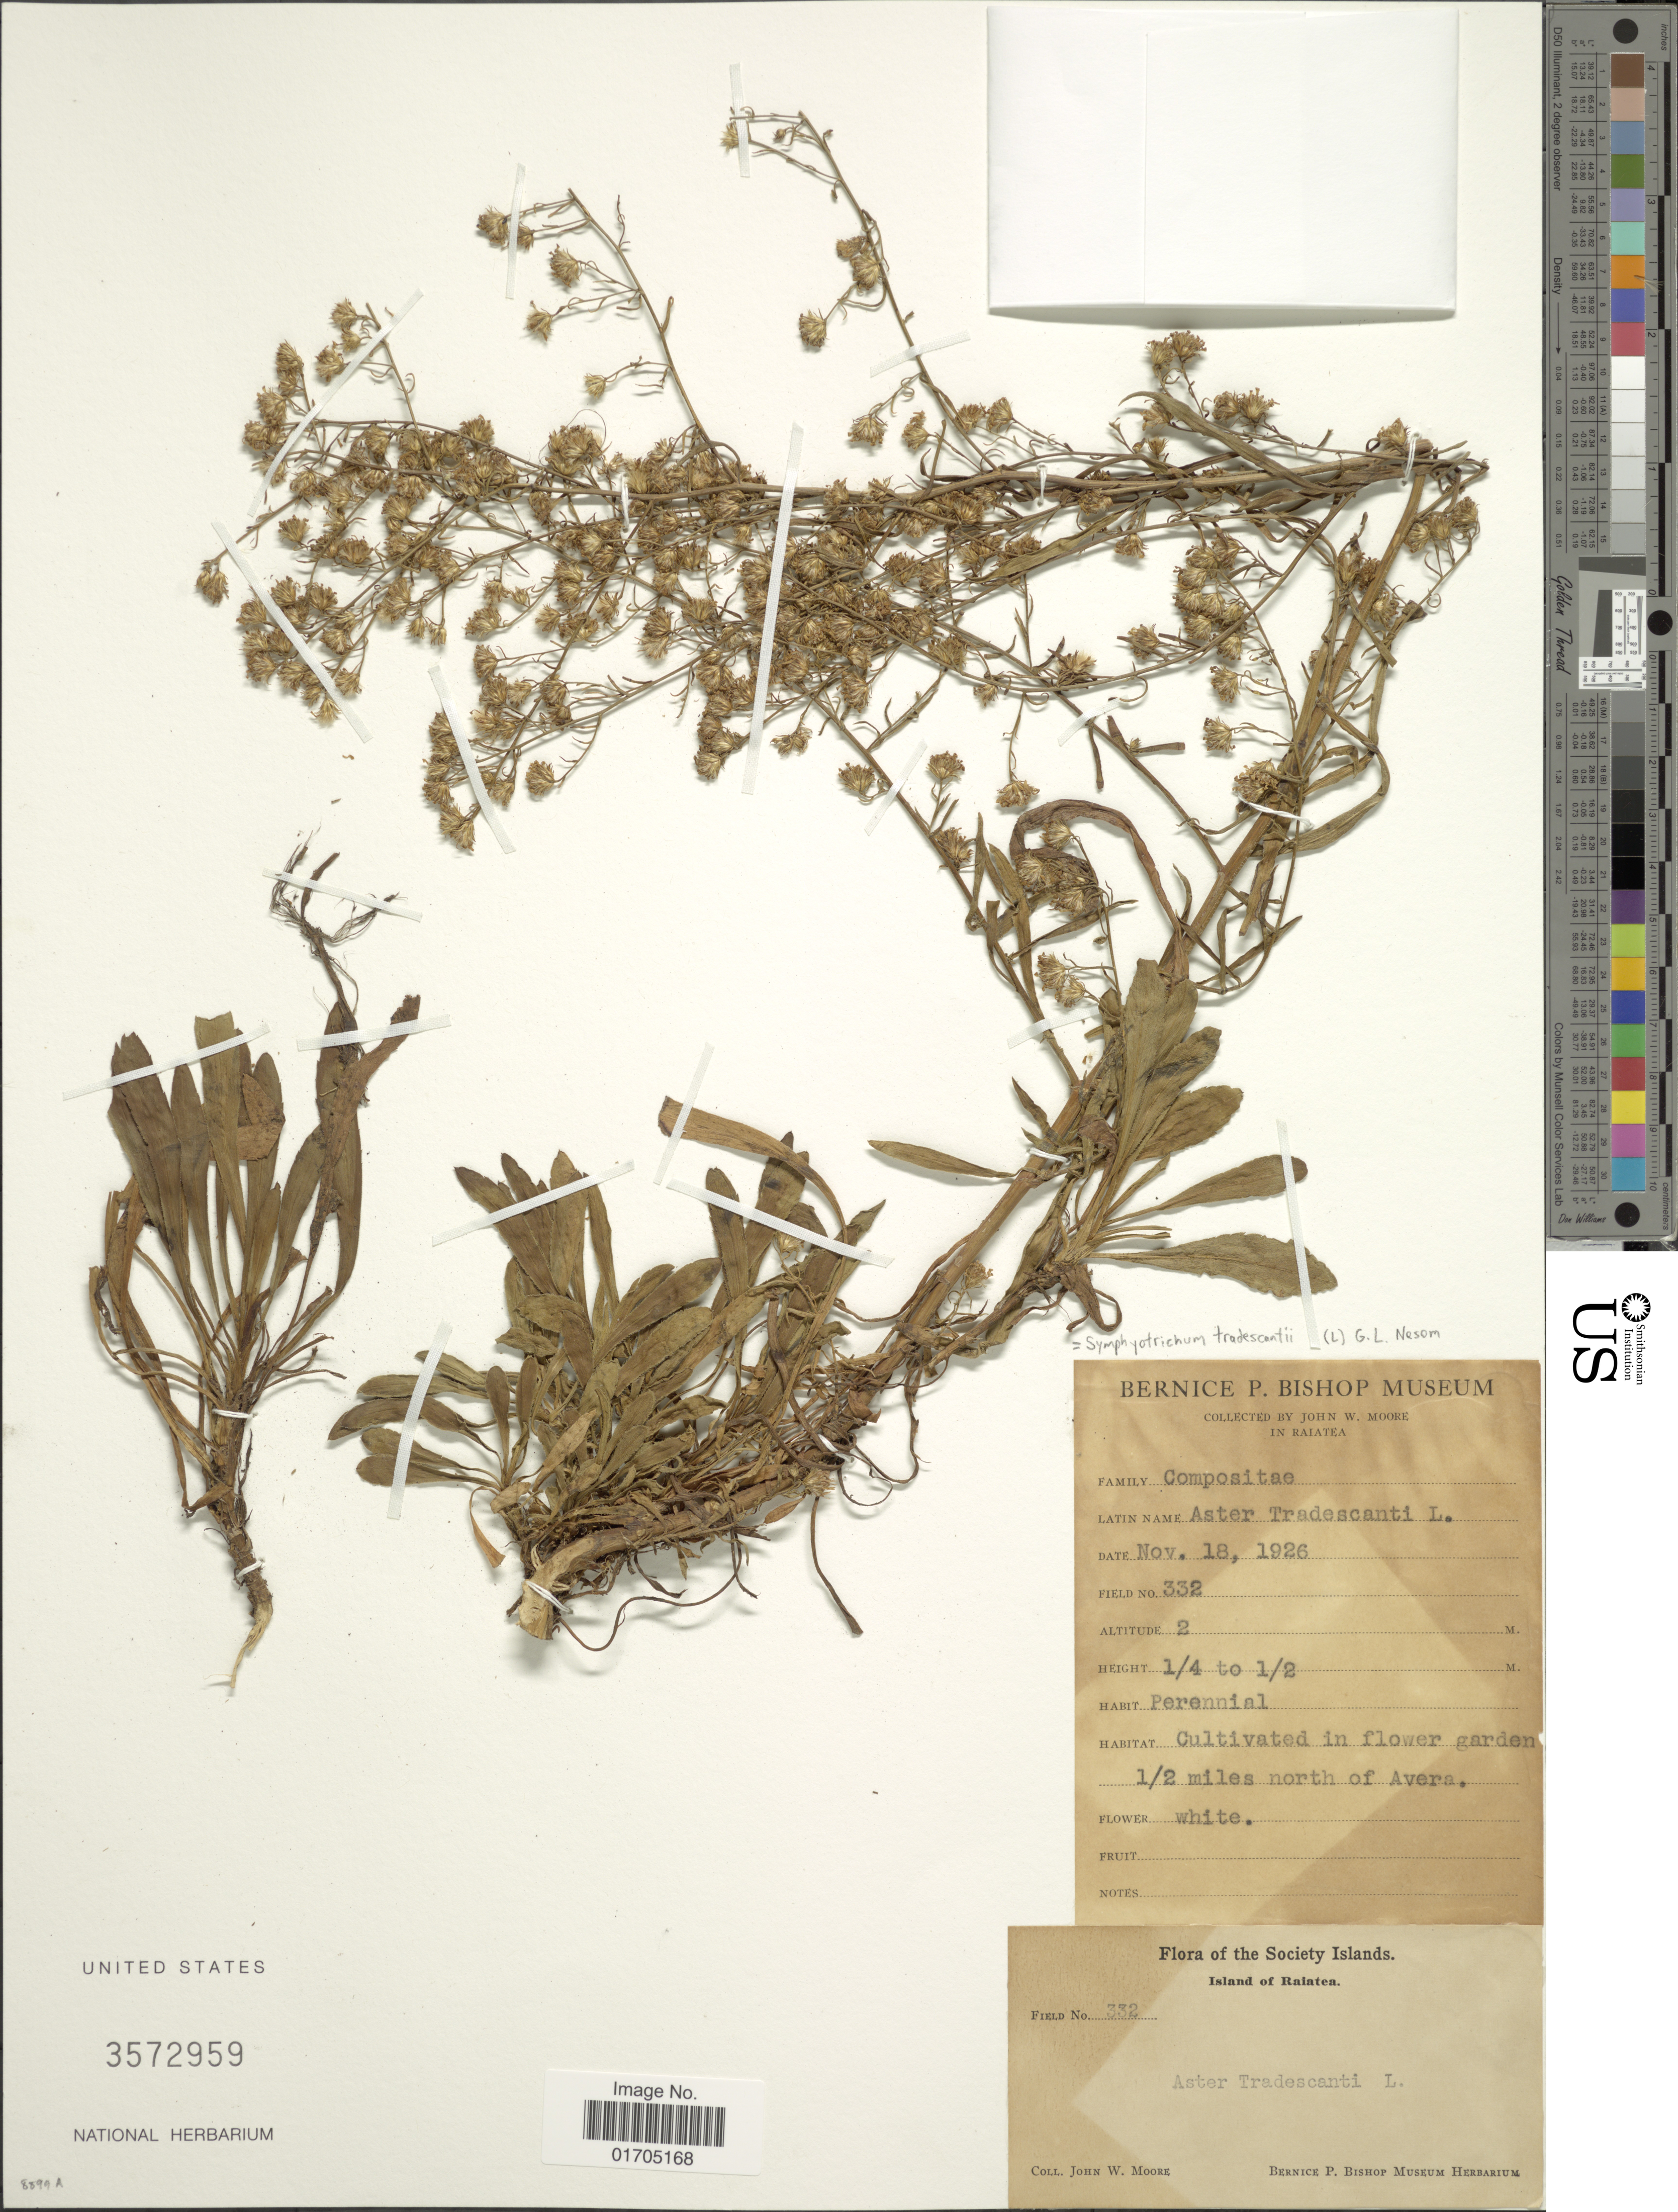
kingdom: Plantae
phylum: Tracheophyta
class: Magnoliopsida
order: Asterales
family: Asteraceae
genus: Symphyotrichum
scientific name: Symphyotrichum tradescanti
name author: (L.) G.L. Nesom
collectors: J. Moore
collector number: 332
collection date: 1926-11-18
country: French Polynesia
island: Raiatea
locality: Society Islands, Island of Raiatea, Cultivated in flower garden ½ miles north of Avera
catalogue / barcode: US 3572959